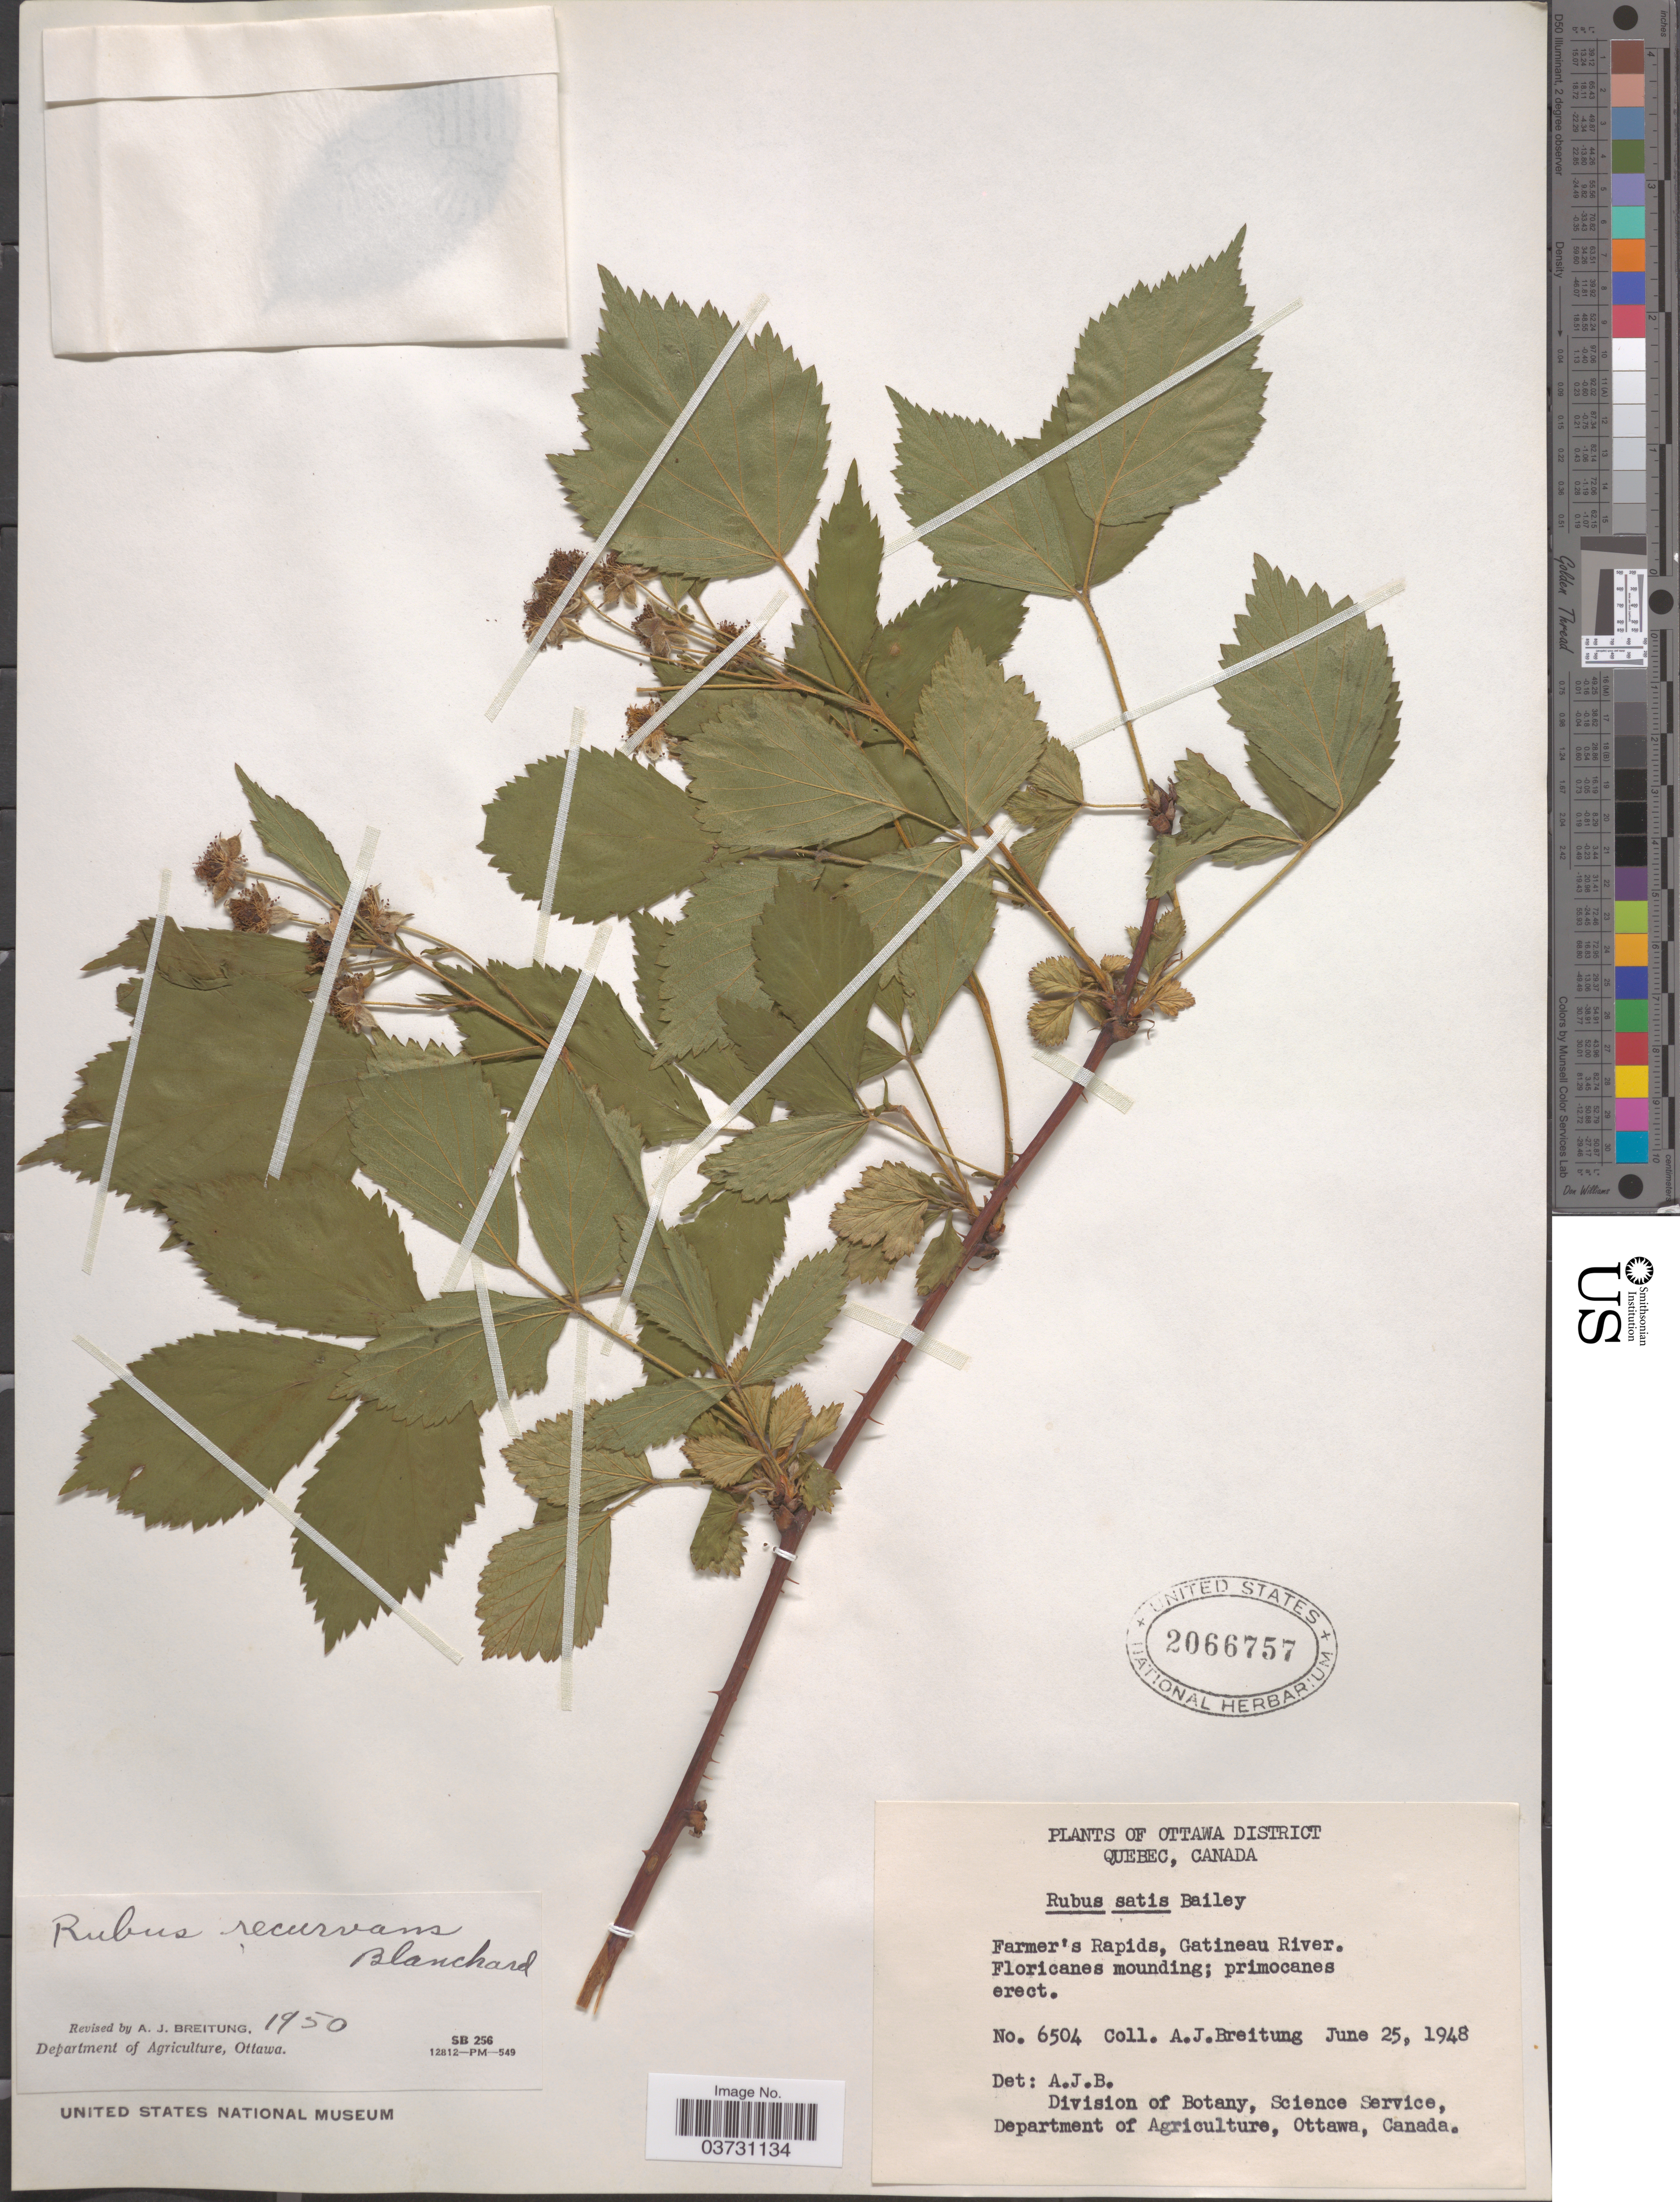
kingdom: Plantae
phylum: Tracheophyta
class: Magnoliopsida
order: Rosales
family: Rosaceae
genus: Rubus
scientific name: Rubus satis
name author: L.H. Bailey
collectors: A. Breitung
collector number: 6504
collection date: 1948-06-25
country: Canada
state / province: Quebec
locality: Ottawa District. Farmer's Rapids, Gatineau River.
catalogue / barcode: US 2066757